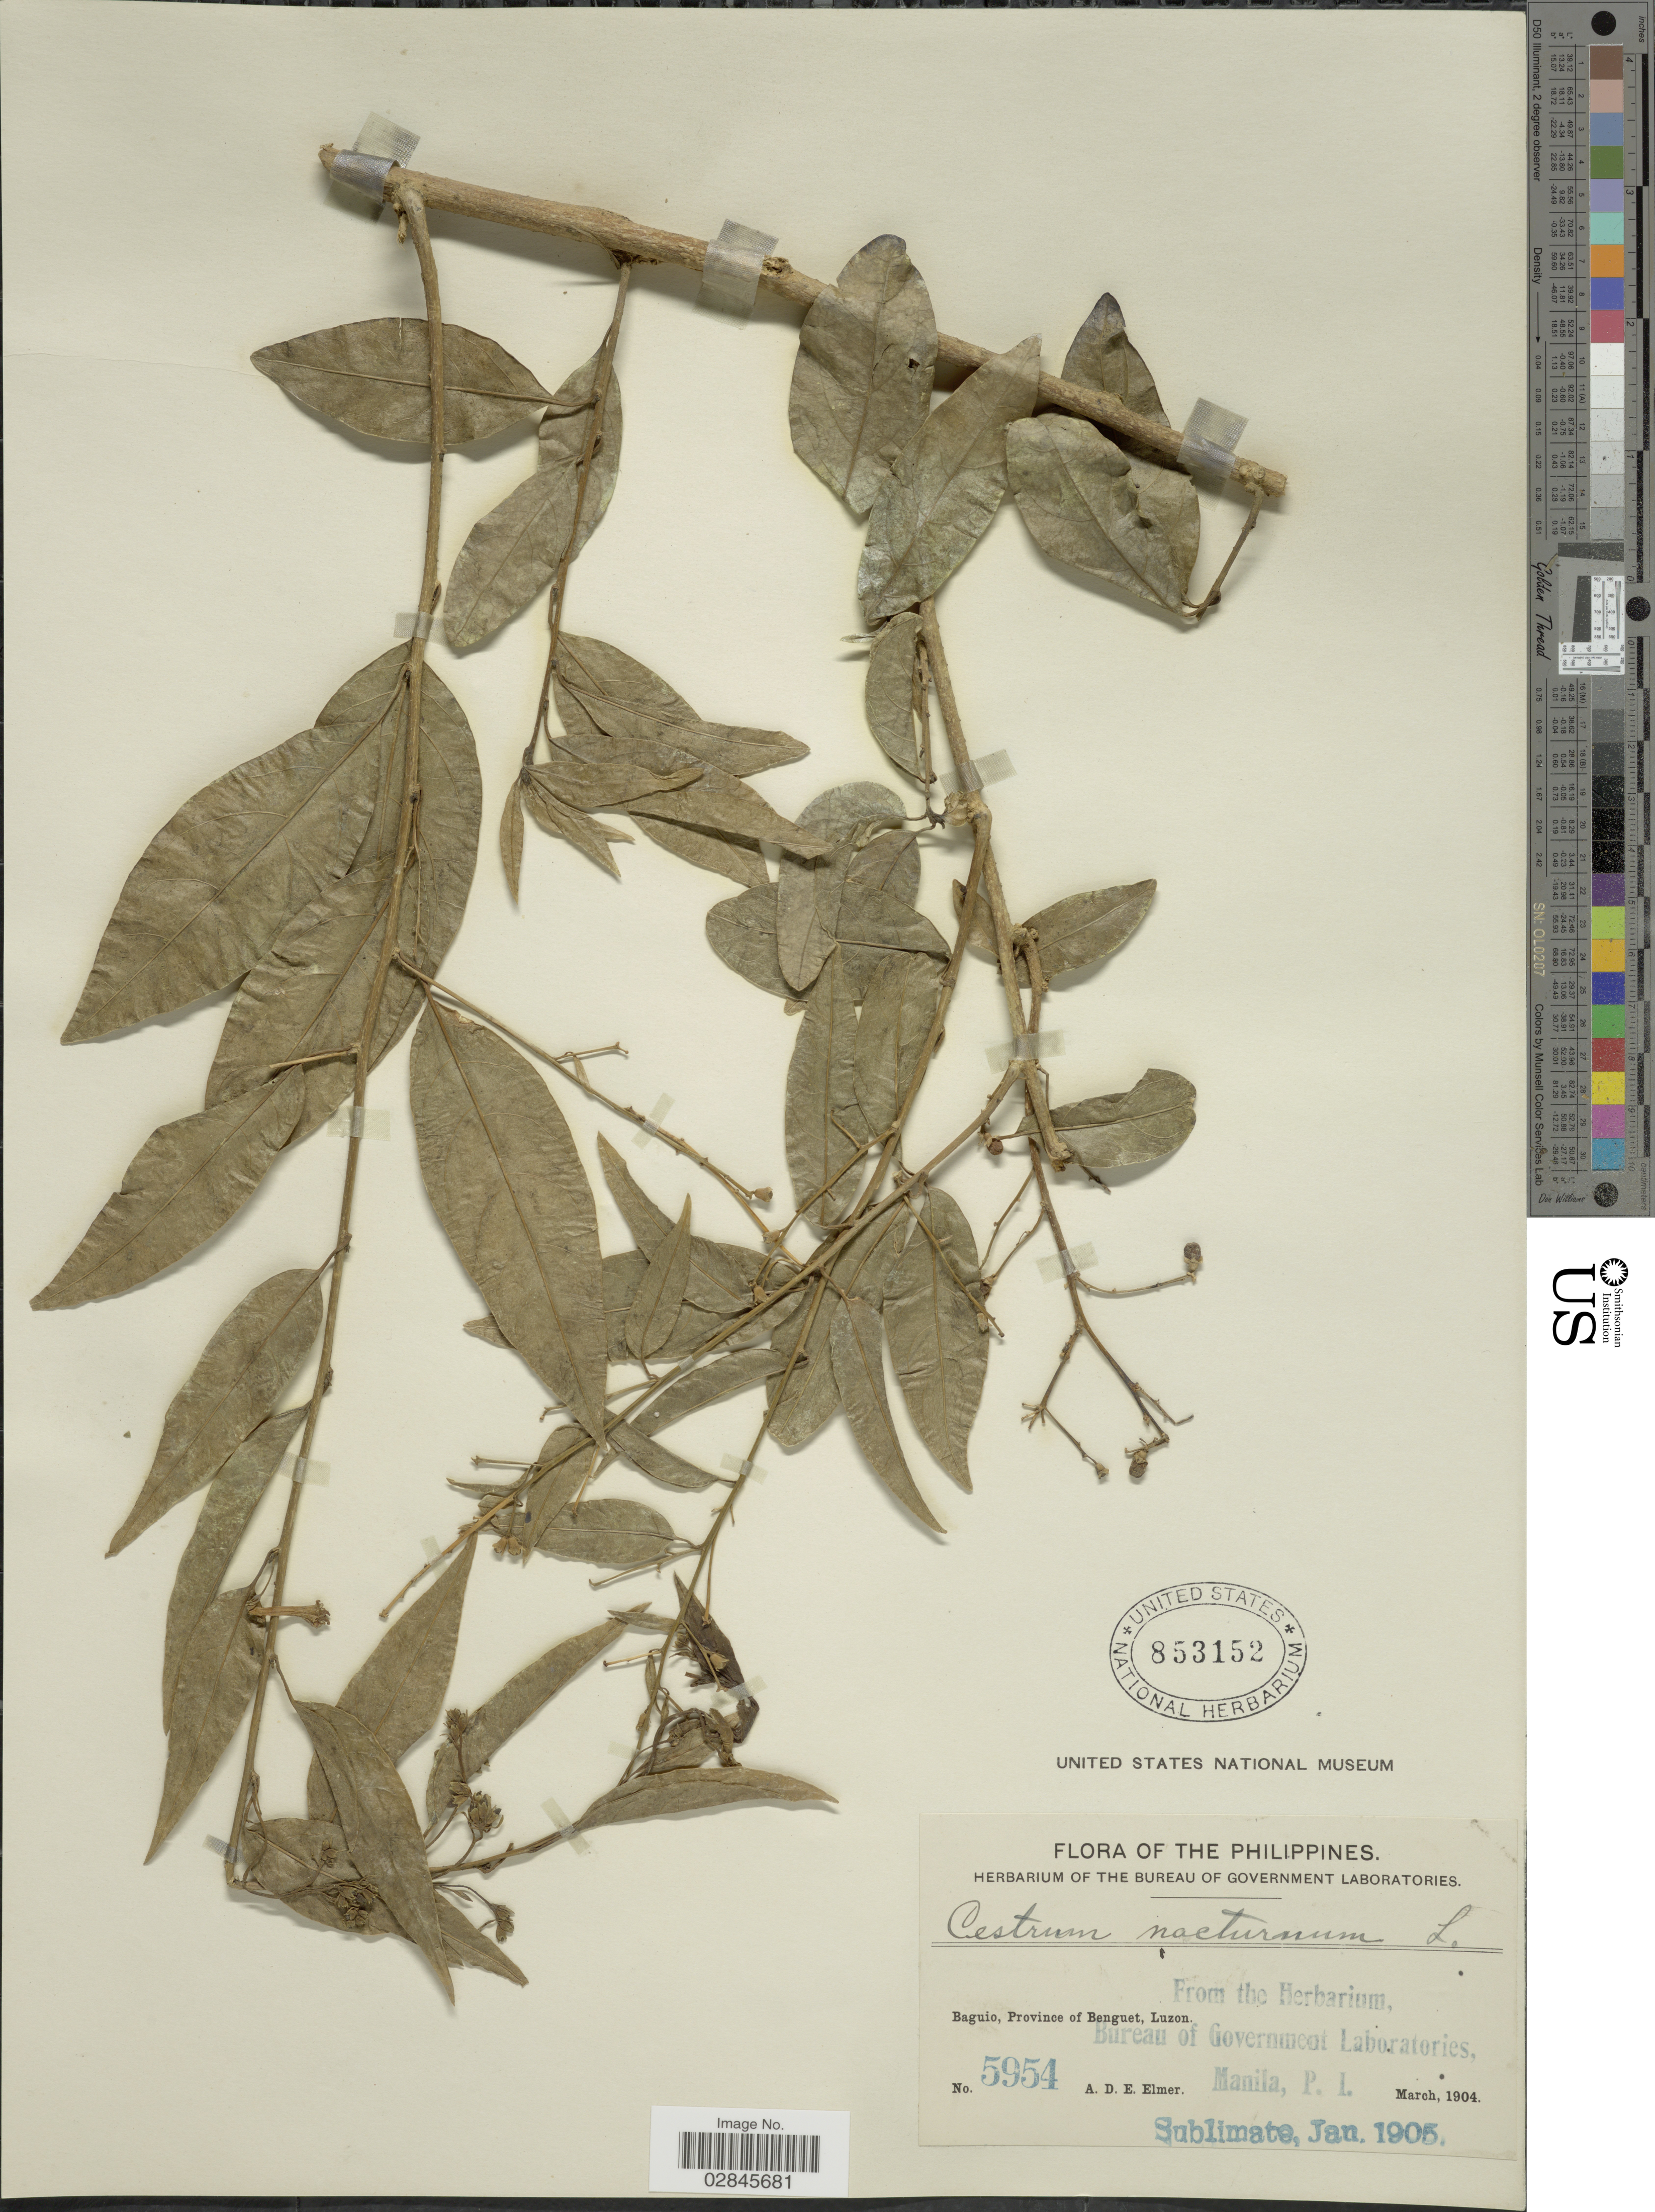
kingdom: Plantae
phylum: Tracheophyta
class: Magnoliopsida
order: Solanales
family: Solanaceae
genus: Cestrum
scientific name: Cestrum nocturnum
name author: L.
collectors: A. D. E. Elmer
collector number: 5954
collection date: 1904-03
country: Philippines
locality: Baguio, Province of Benguet, Luzon.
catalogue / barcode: US 853152